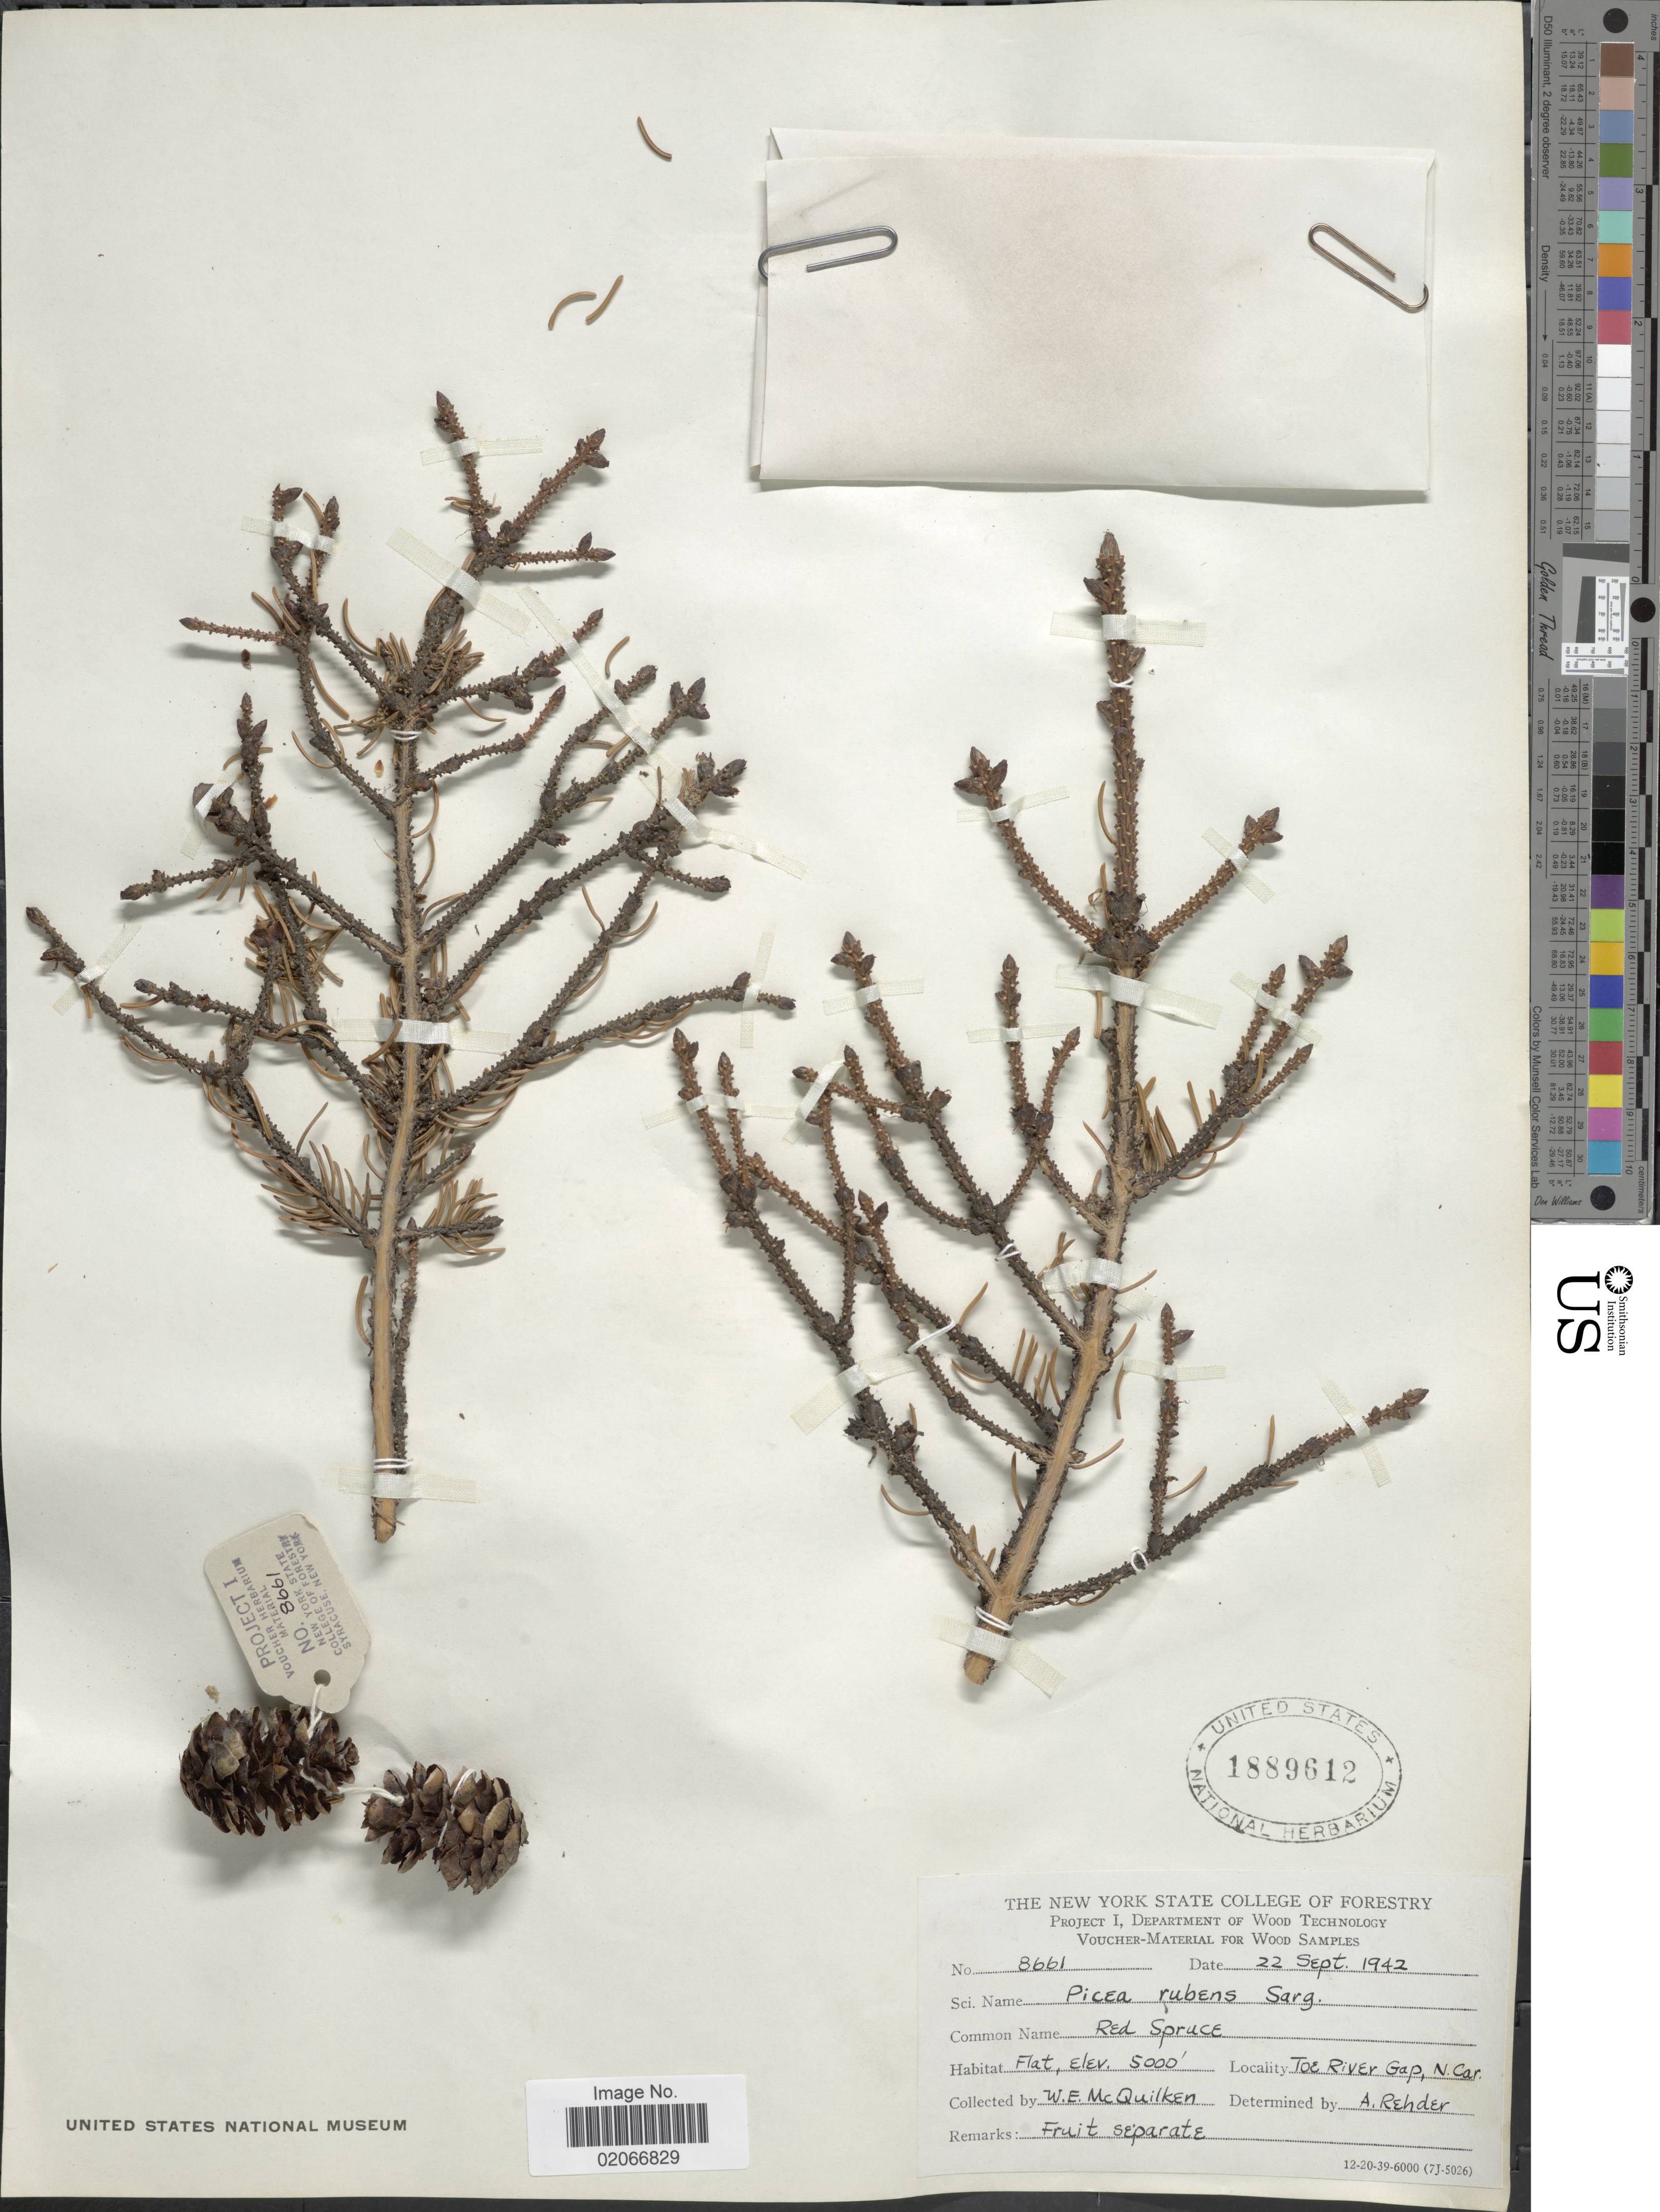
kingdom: Plantae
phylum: Tracheophyta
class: Pinopsida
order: Pinales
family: Pinaceae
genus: Picea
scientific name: Picea rubens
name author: Sarg.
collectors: W. McQuilkin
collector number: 8661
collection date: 1942-09-22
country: United States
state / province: North Carolina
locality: Toe River Gap, N. Car.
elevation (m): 1524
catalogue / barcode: US 1889612